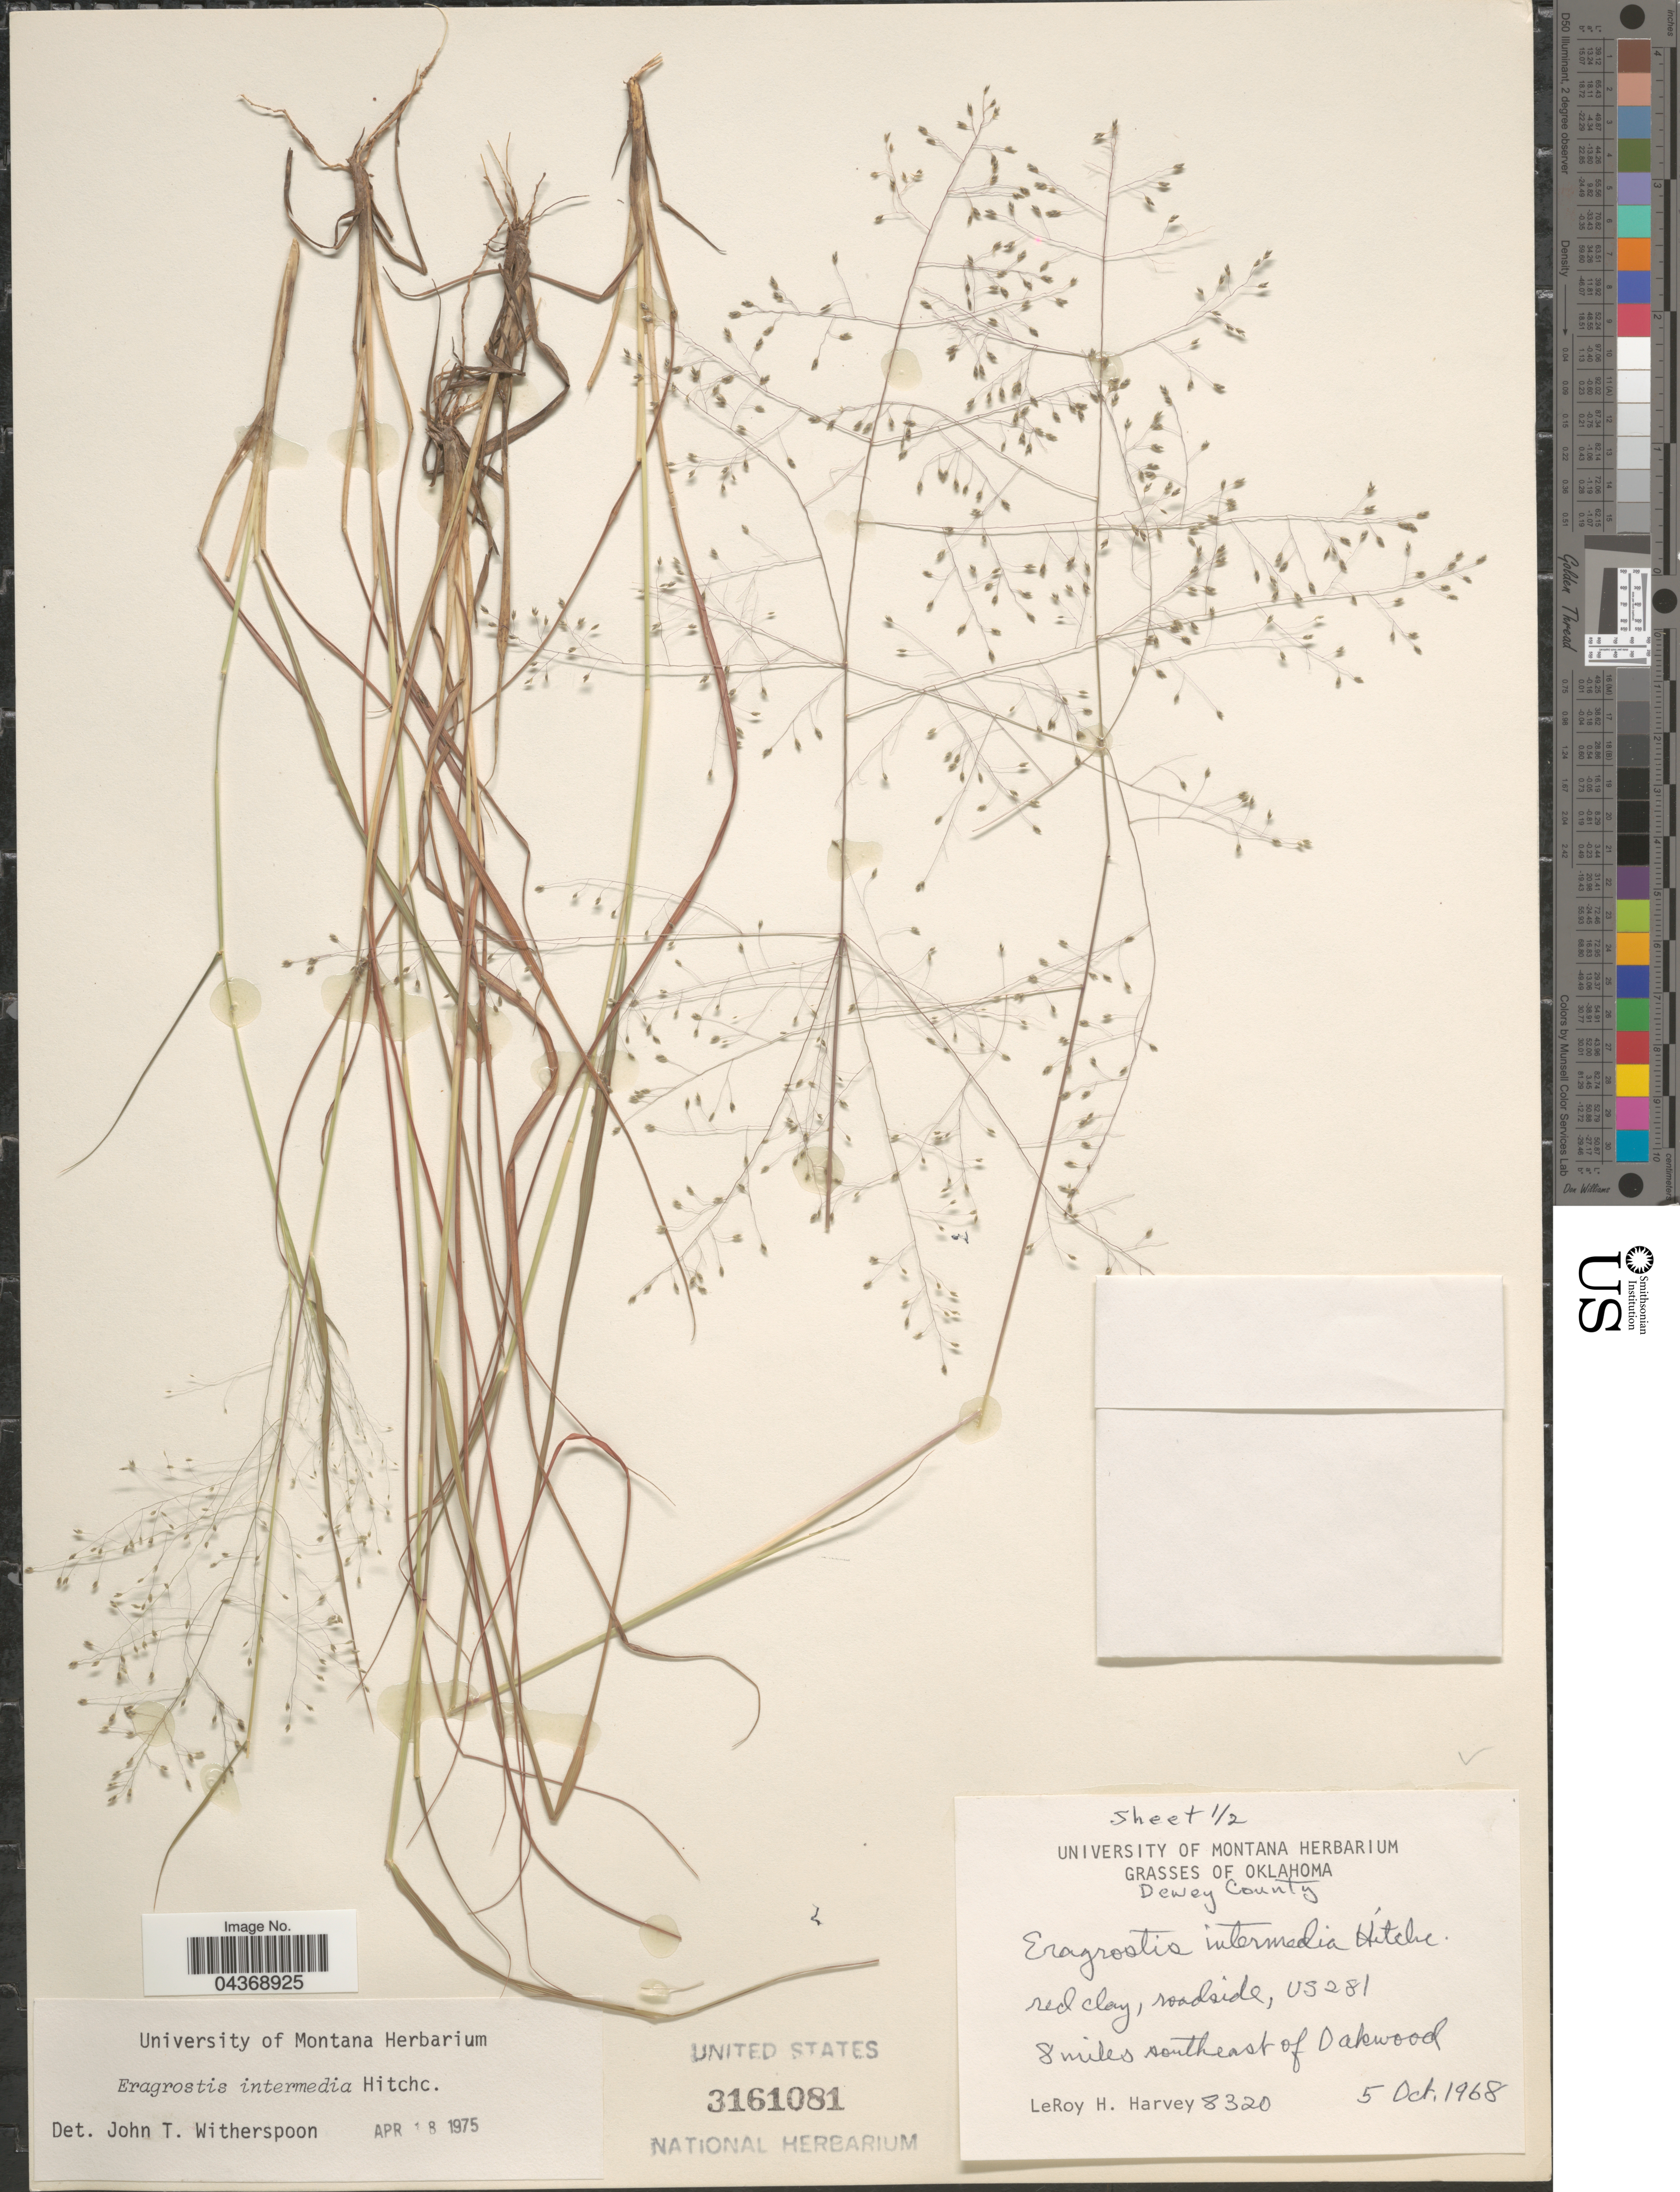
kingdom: Plantae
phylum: Tracheophyta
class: Liliopsida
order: Poales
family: Poaceae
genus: Eragrostis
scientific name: Eragrostis intermedia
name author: Hitchc.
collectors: L. H. Harvey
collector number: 8320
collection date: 1968-10-05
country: United States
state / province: Oklahoma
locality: Dewey County. Roadside, US281. 8 miles southeast of Oakwood.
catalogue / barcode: US 3161081